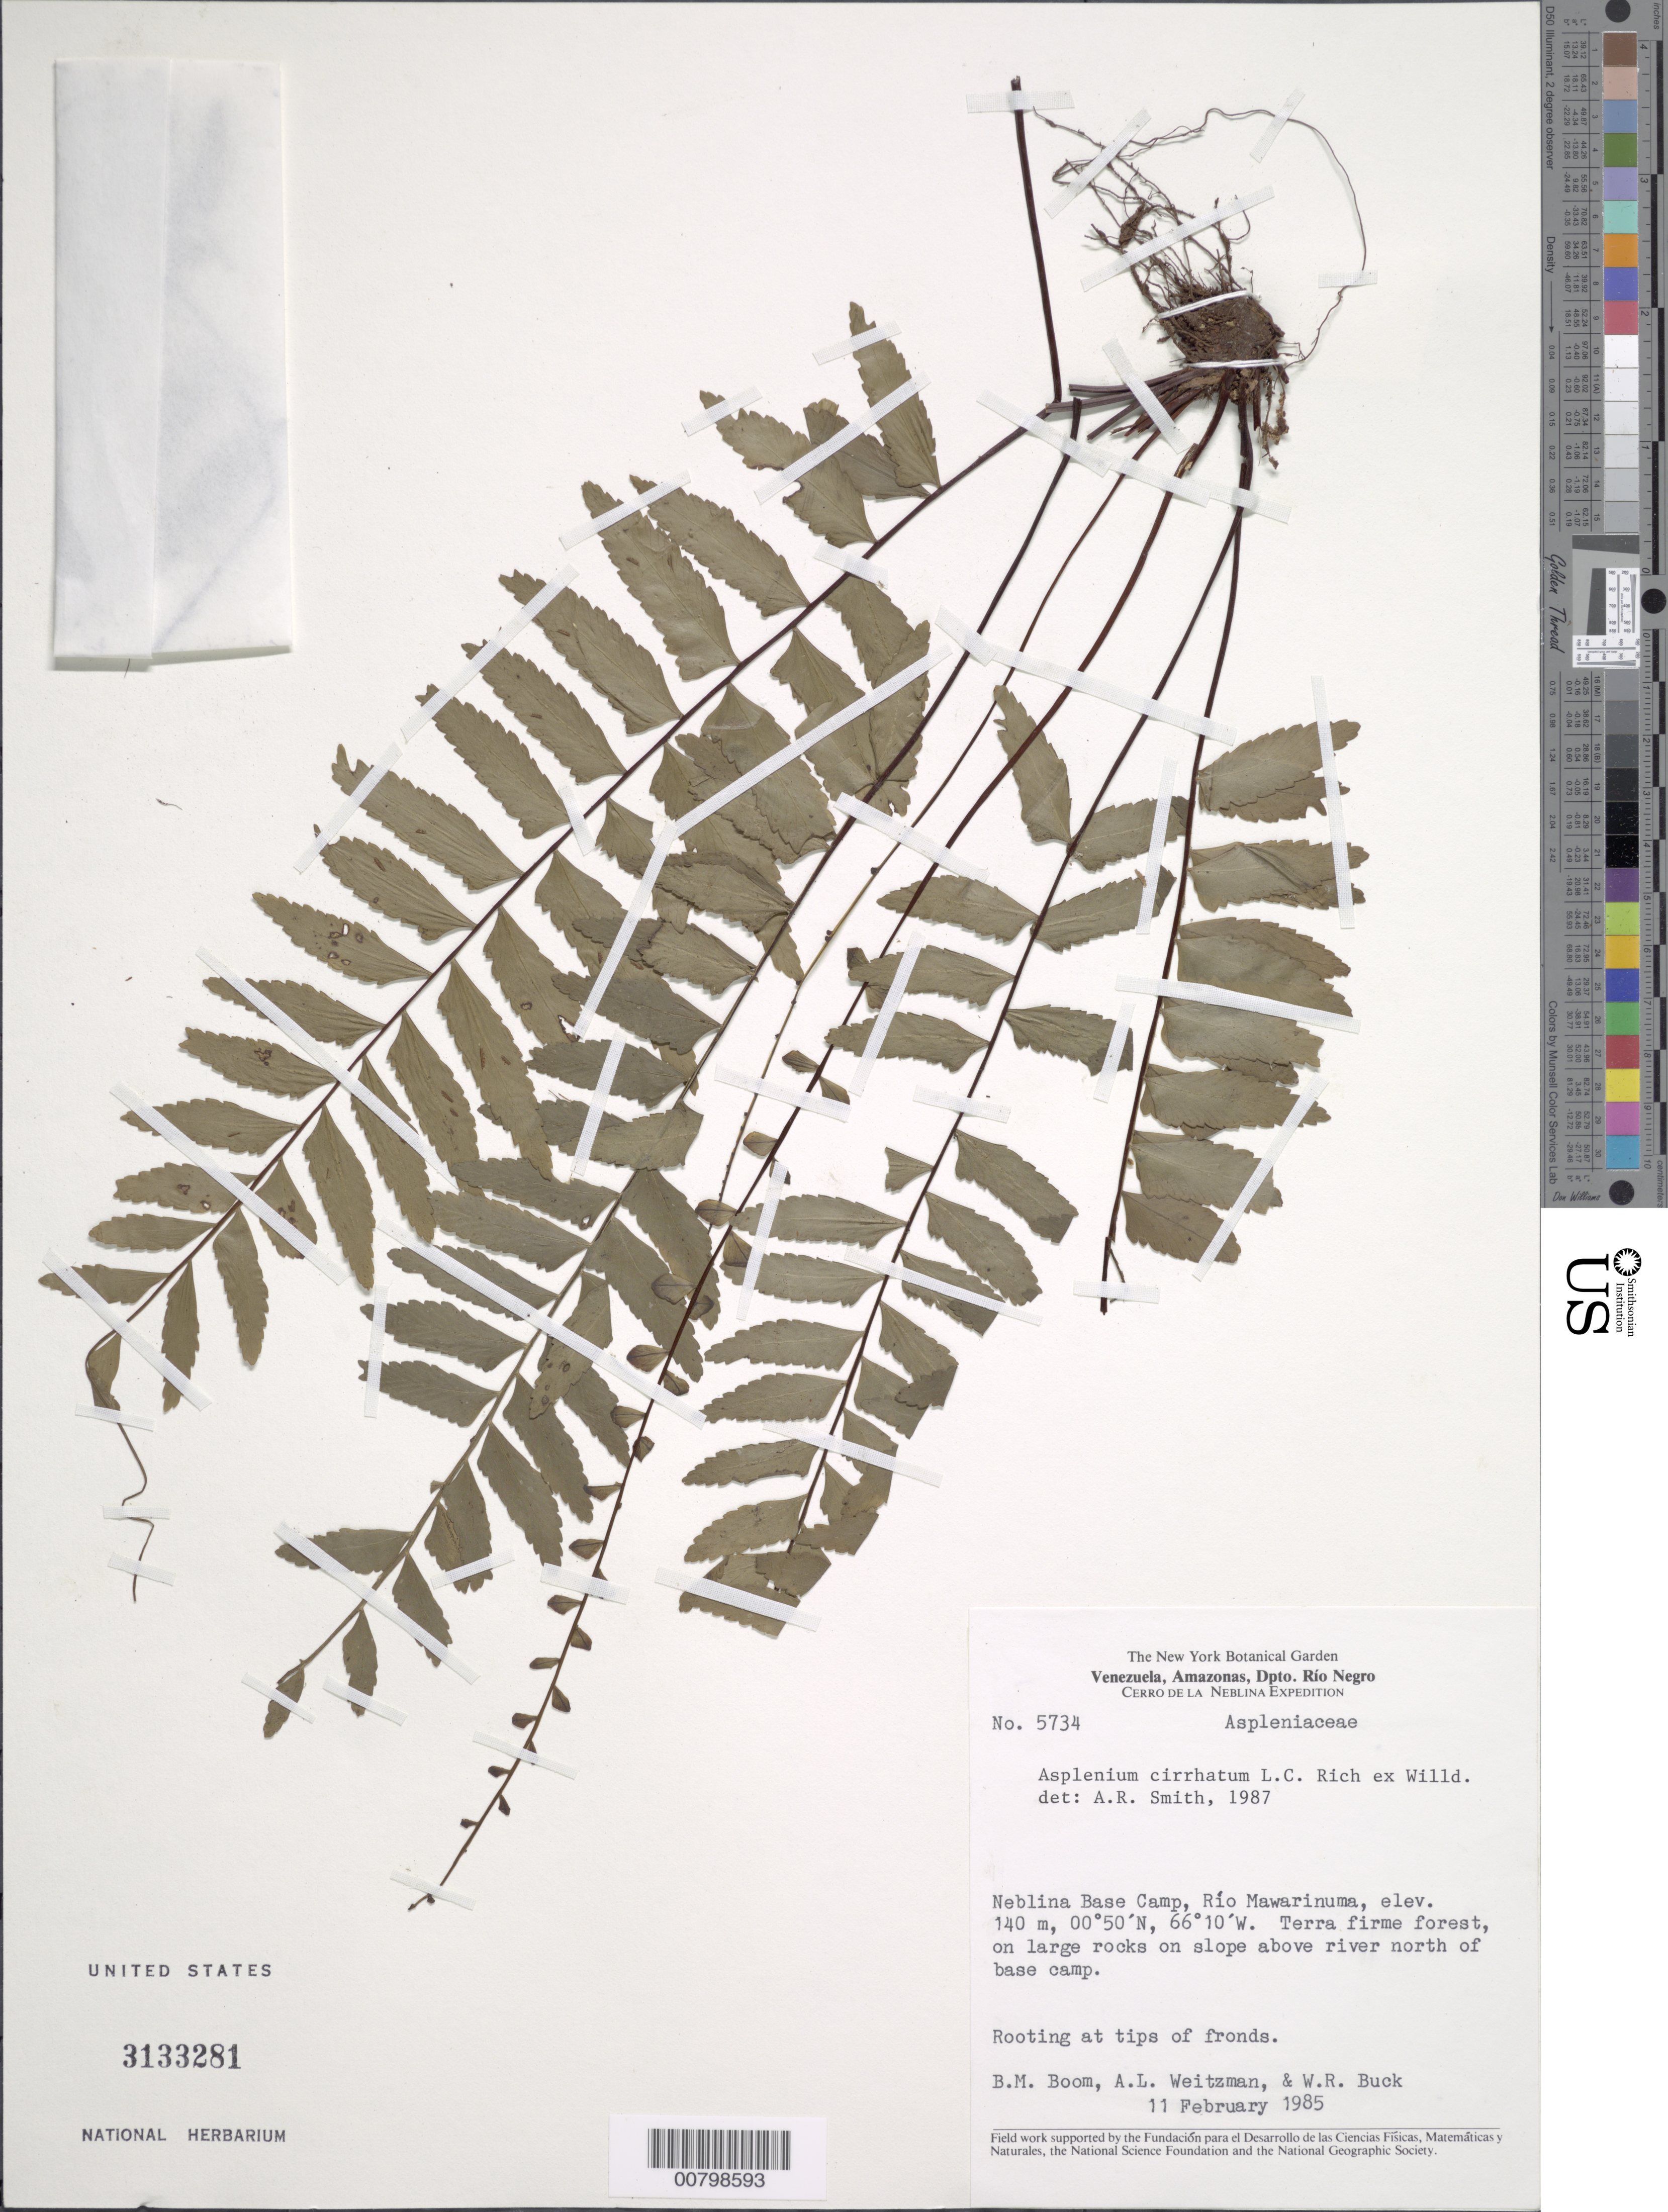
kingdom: Plantae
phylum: Tracheophyta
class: Polypodiopsida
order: Polypodiales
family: Aspleniaceae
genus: Asplenium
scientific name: Asplenium radicans var. cirrhatum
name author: (Rich. ex Willd.) Rosenst.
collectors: B. M. Boom, A. L. Weitzman & W. R. Buck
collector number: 5734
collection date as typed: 11-Feb-85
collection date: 1985-02-11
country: Venezuela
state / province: Amazonas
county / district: Río Negro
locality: Cerro de la Neblina Base Camp, Río Mawarinuma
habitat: Terra firme forest, on large rocks on slope above river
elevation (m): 140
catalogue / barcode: US 3133281